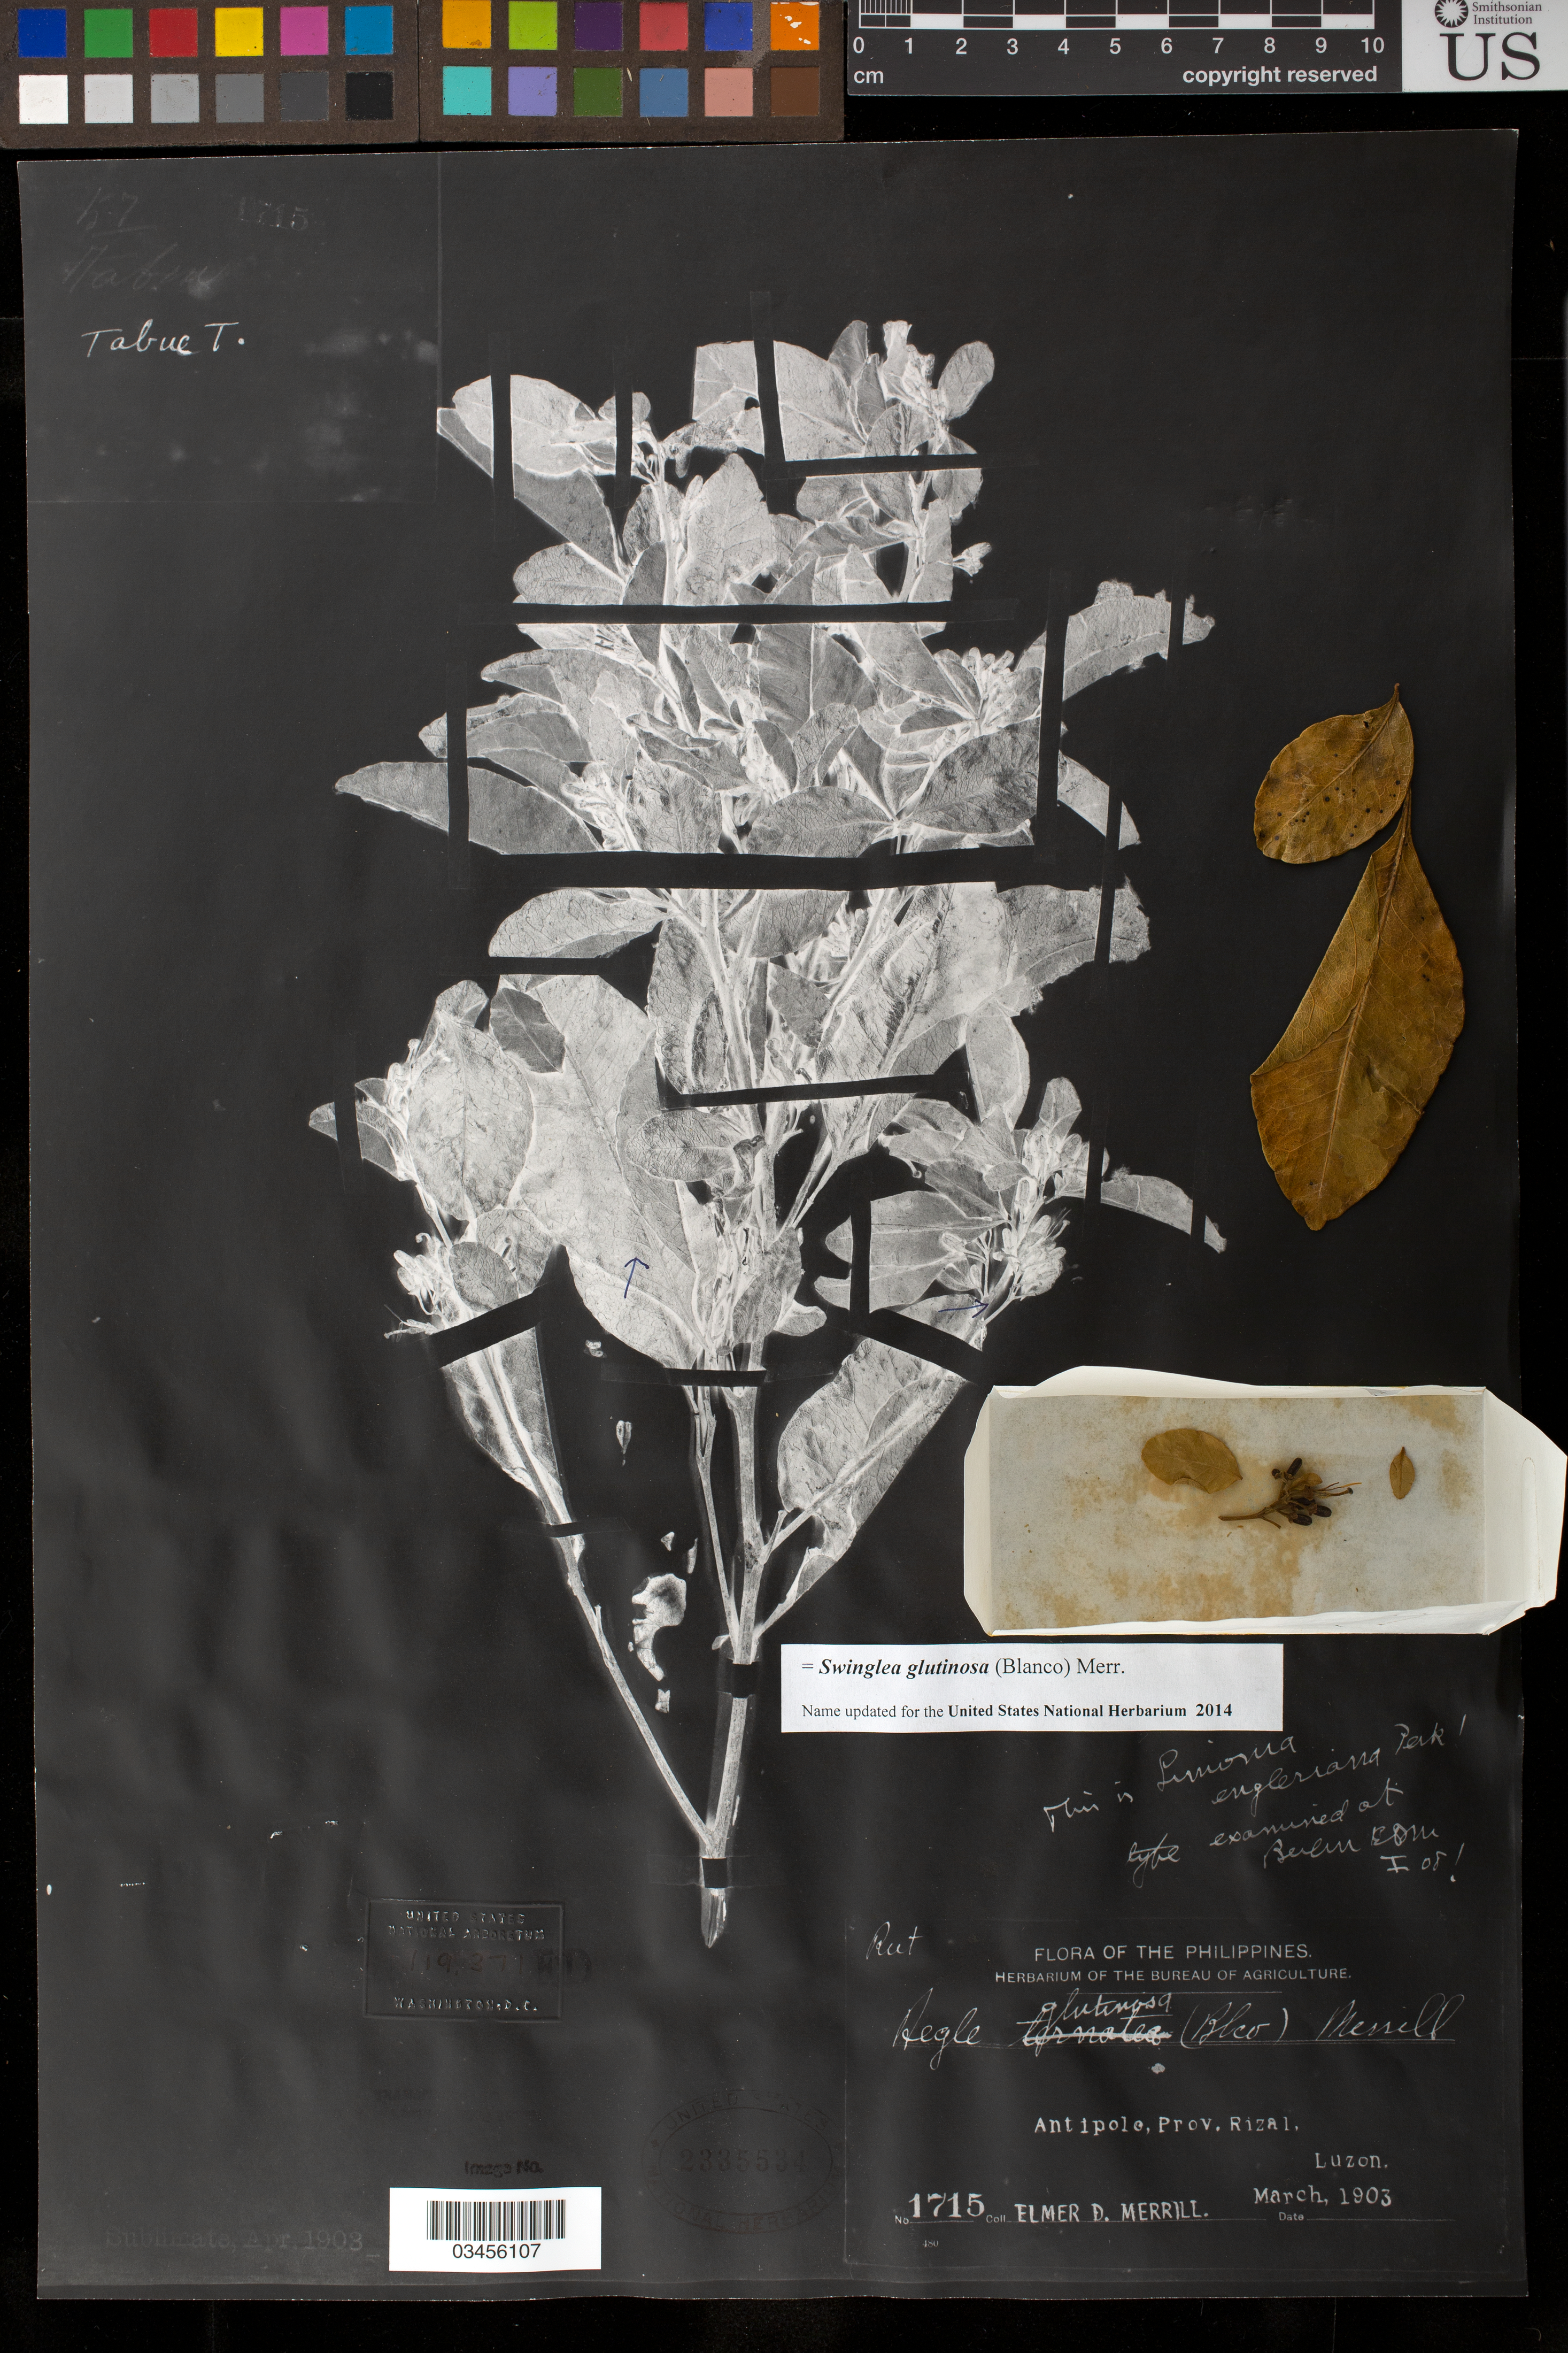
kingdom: Plantae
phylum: Tracheophyta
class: Magnoliopsida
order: Sapindales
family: Rutaceae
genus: Swinglea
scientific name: Swinglea glutinosa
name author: (Blanco) Merr.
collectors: E. D. Merrill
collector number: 1715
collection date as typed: Mar 1903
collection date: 1903-03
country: Philippines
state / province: Calabarzon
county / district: Rizal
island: Luzon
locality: Antipolo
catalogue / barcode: US 2335534